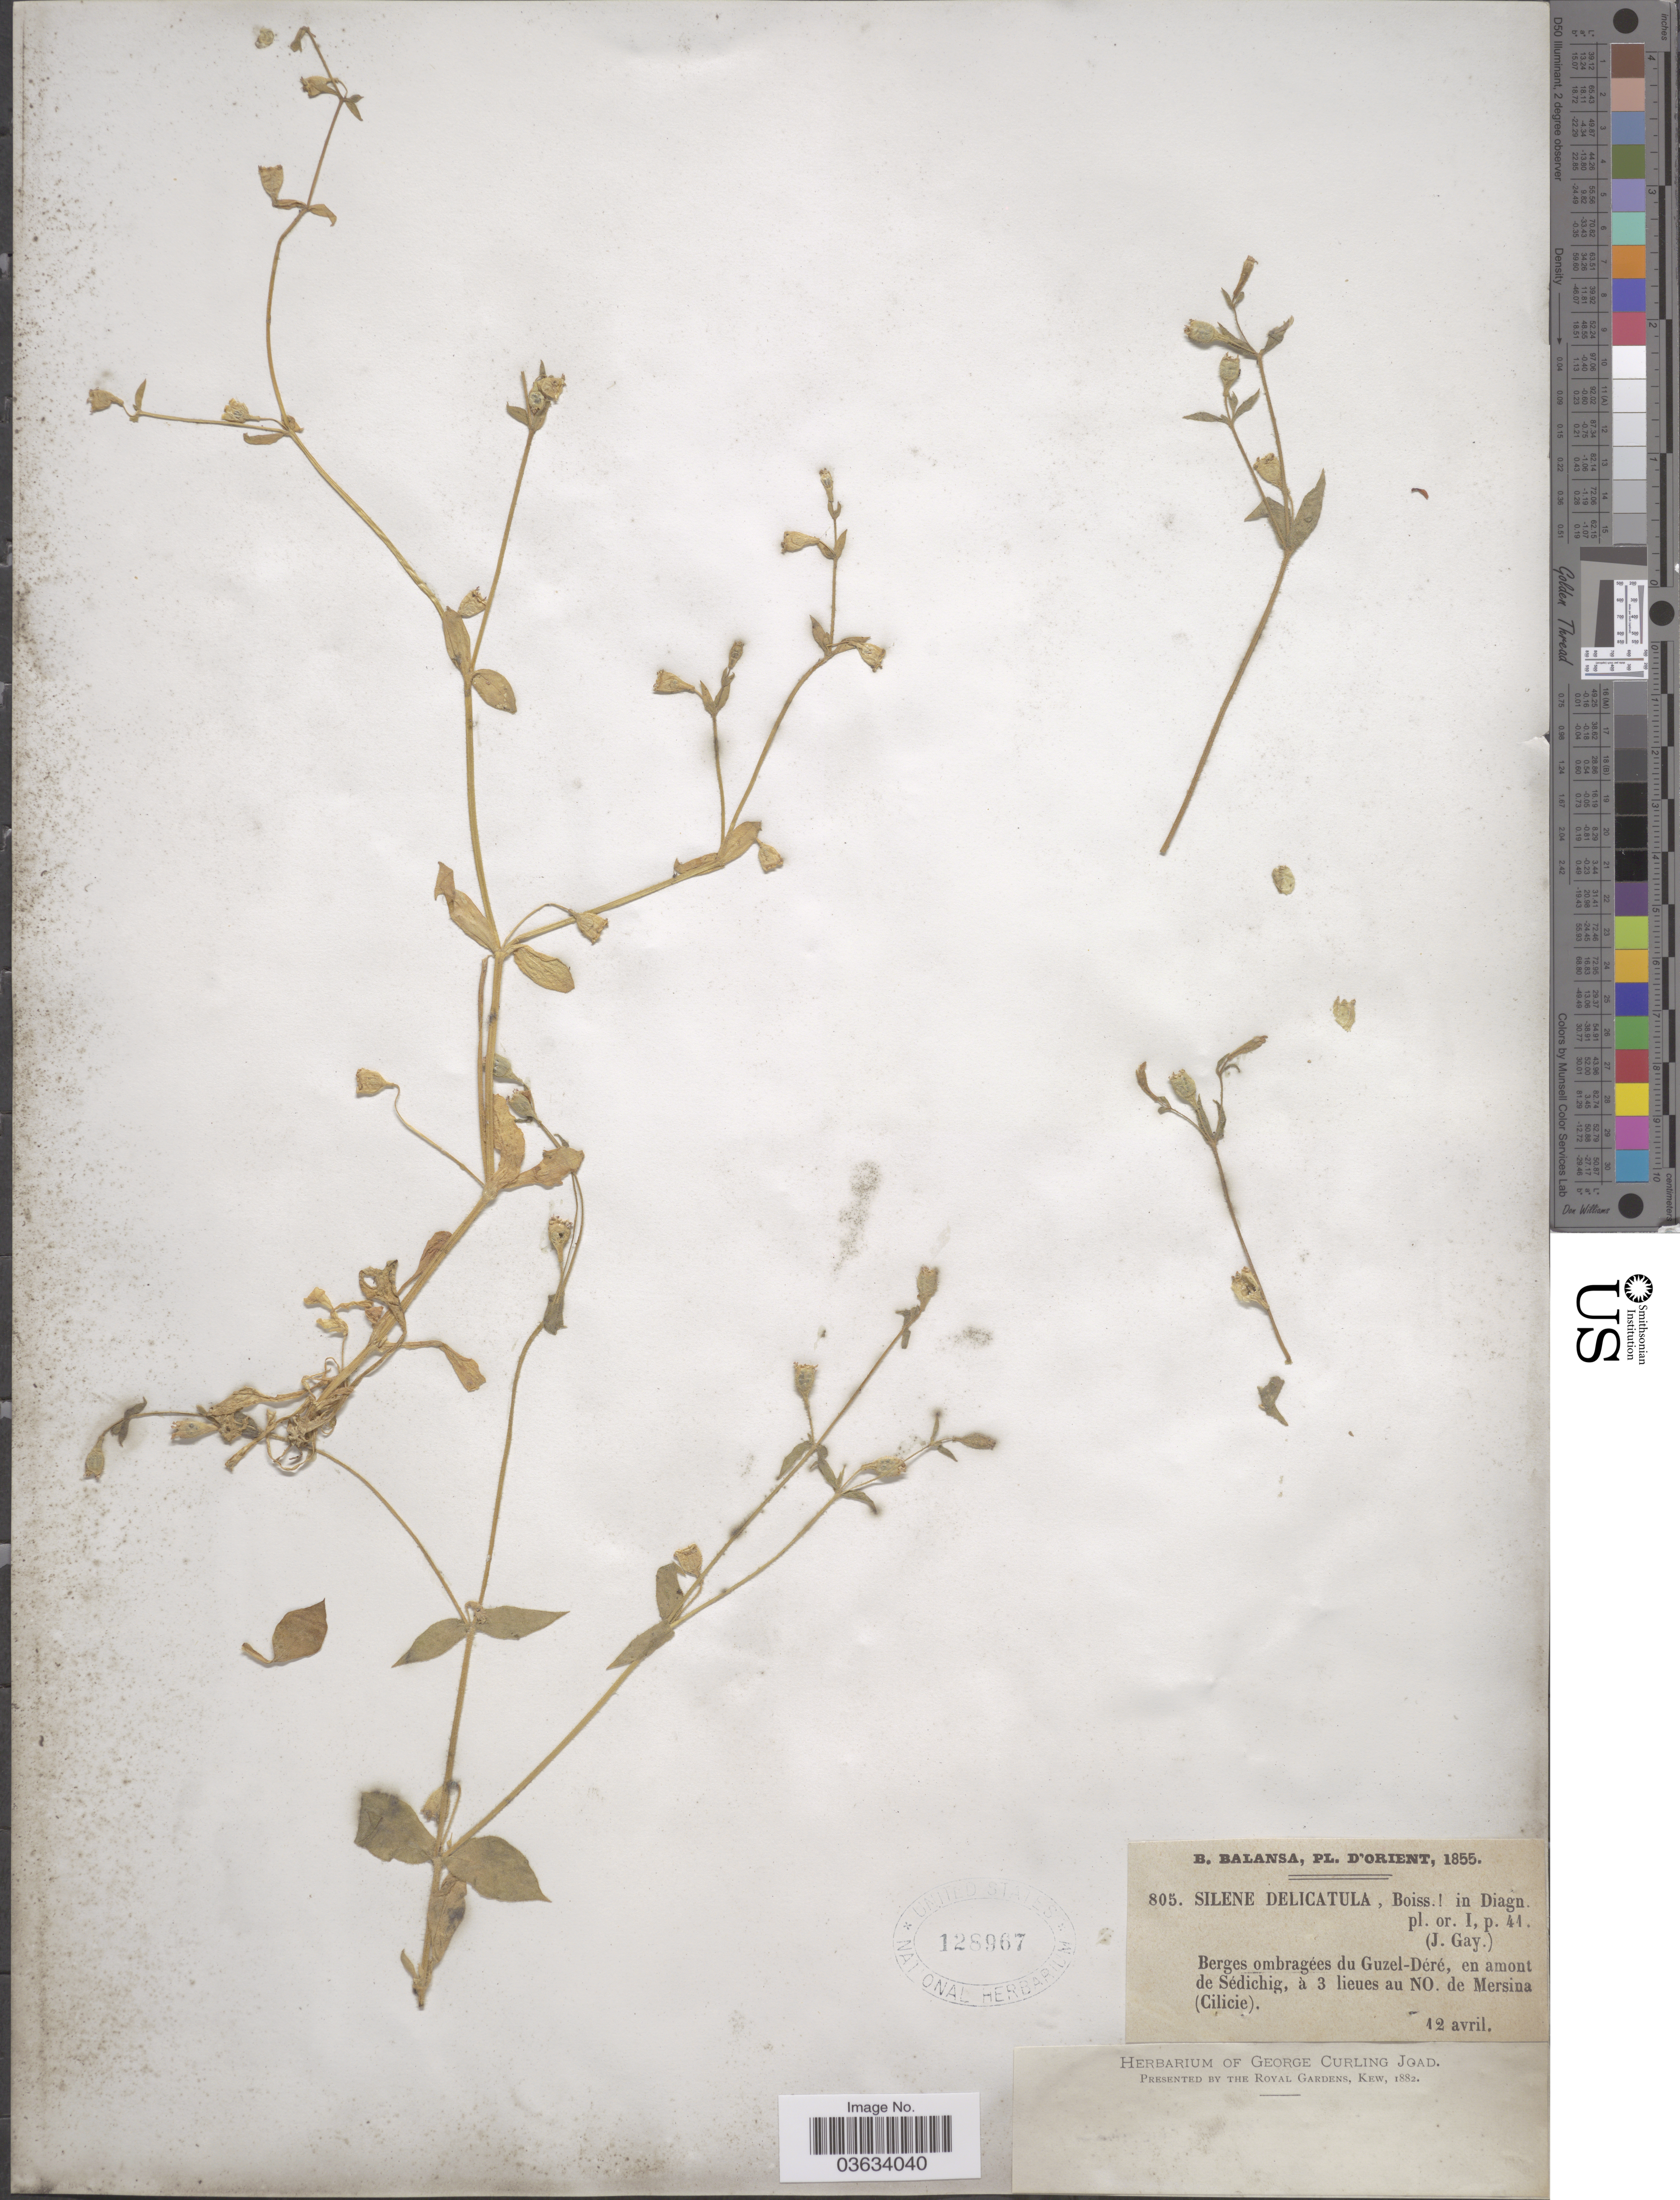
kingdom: Plantae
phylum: Tracheophyta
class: Magnoliopsida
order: Caryophyllales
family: Caryophyllaceae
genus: Silene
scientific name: Silene delicatula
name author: Boiss.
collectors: B. Balansa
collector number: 805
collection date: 1855-04-12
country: Turkey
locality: Orient. Berges ombragées du Guzel-Déré, en amont de Sédichig, à 3 lieues au NO. de Mersina (Cilicie).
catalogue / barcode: US 128967